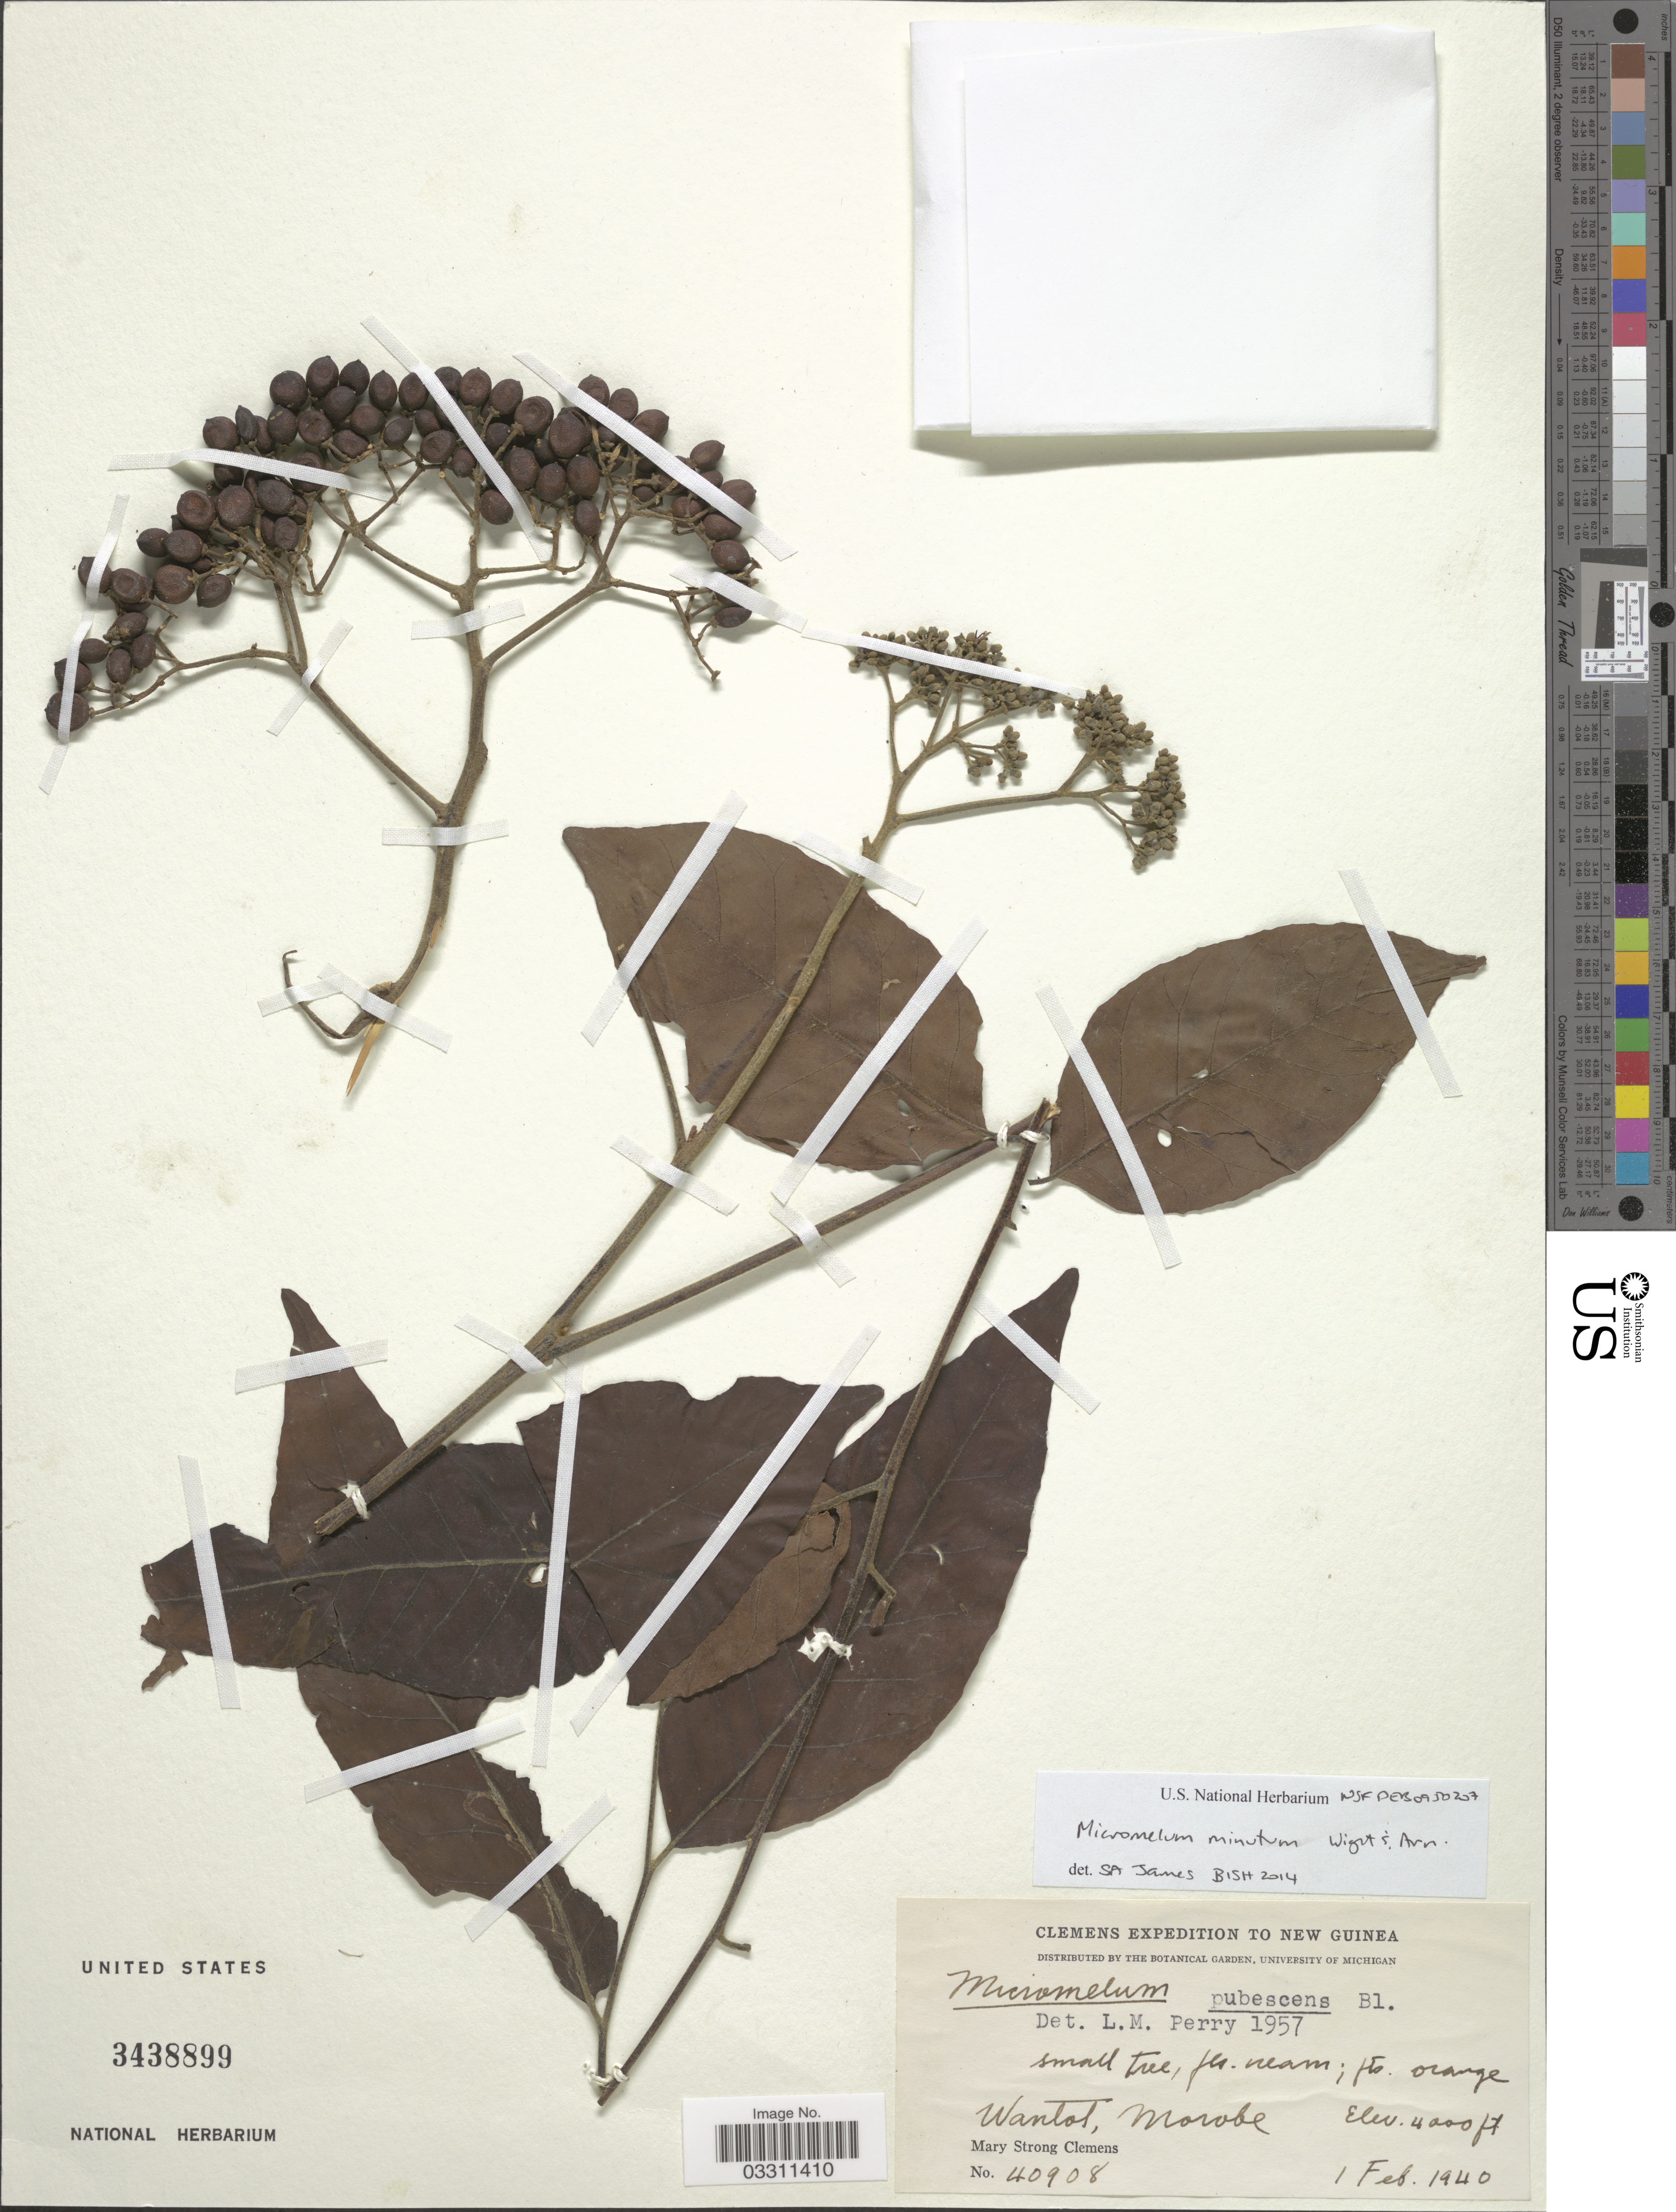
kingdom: Plantae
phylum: Tracheophyta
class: Magnoliopsida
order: Sapindales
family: Rutaceae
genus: Micromelum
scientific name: Micromelum minutum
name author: (G. Forst.) Wight & Arn.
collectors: M. S. Clemens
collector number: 40908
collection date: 1940-02-01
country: Papua New Guinea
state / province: Morobe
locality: New Guinea. Wantot, Morobe.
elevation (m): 1219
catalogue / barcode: US 3438899